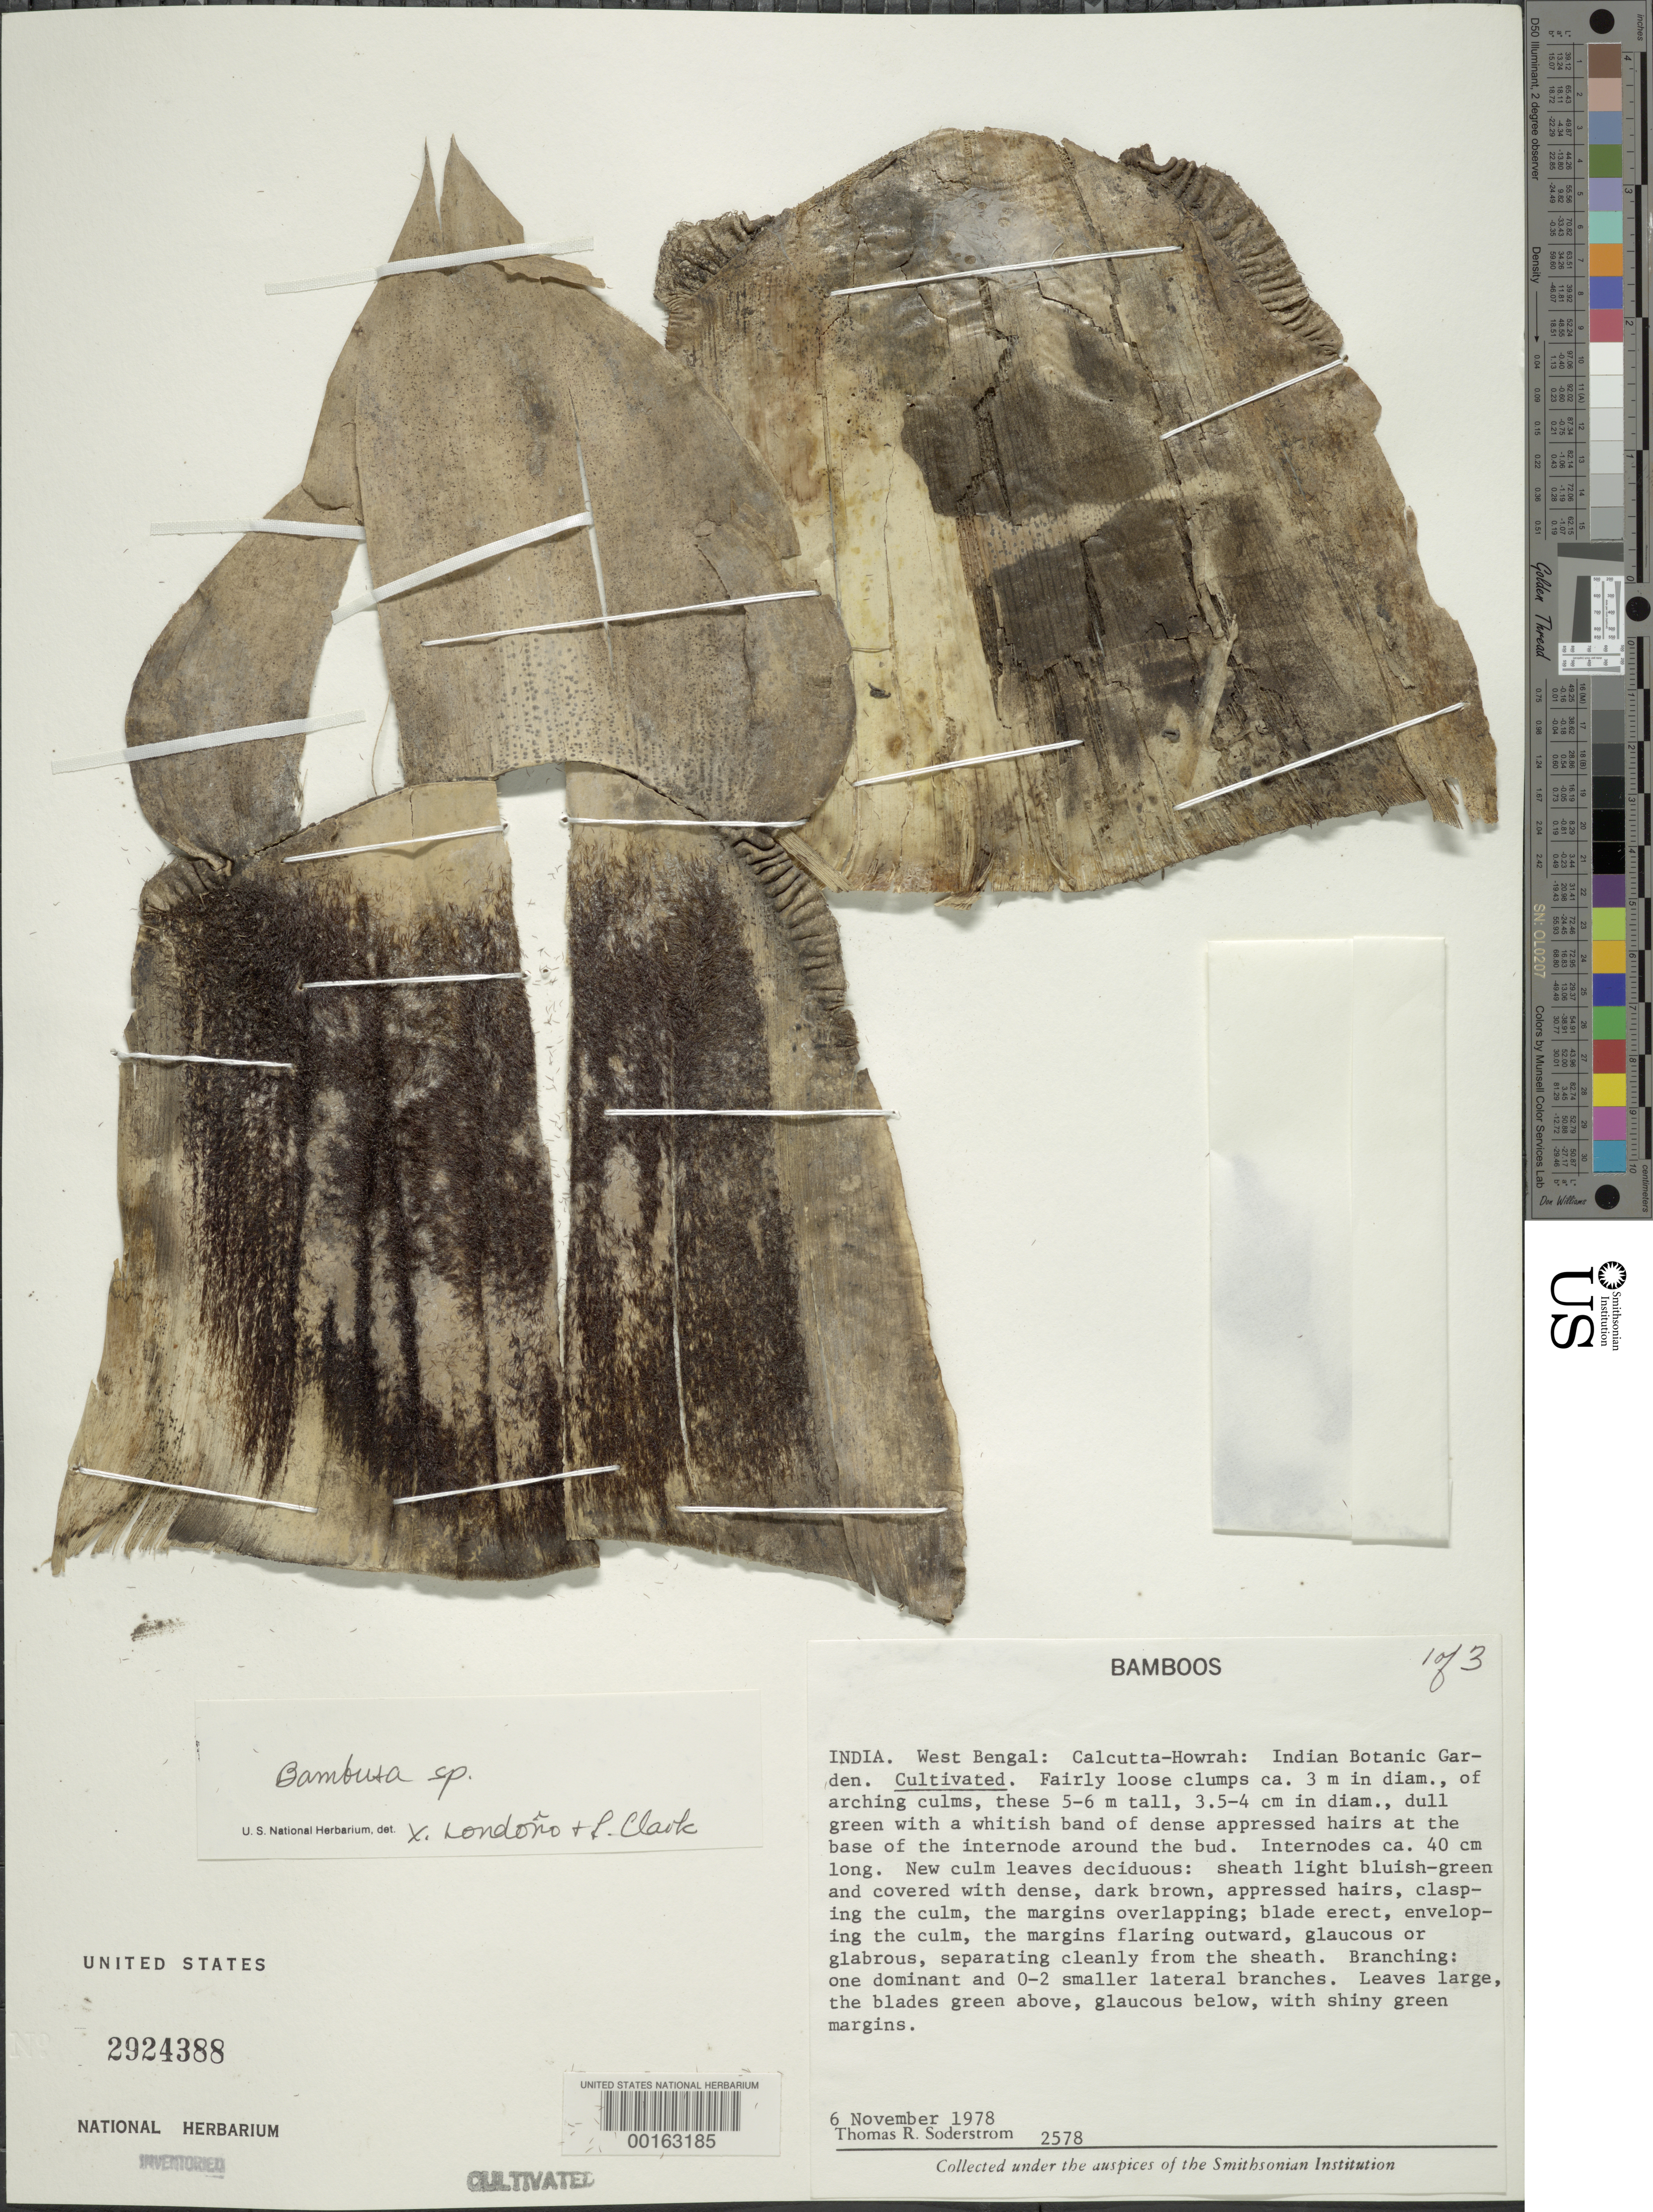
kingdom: Plantae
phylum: Tracheophyta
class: Liliopsida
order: Poales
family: Poaceae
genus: Bambusa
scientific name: Bambusa sp.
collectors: T. R. Soderstrom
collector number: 2578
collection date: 1978-11-06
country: India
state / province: West Bengal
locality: Calcutta-Howrah: Indian Botanic Garden.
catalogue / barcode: US 2924388